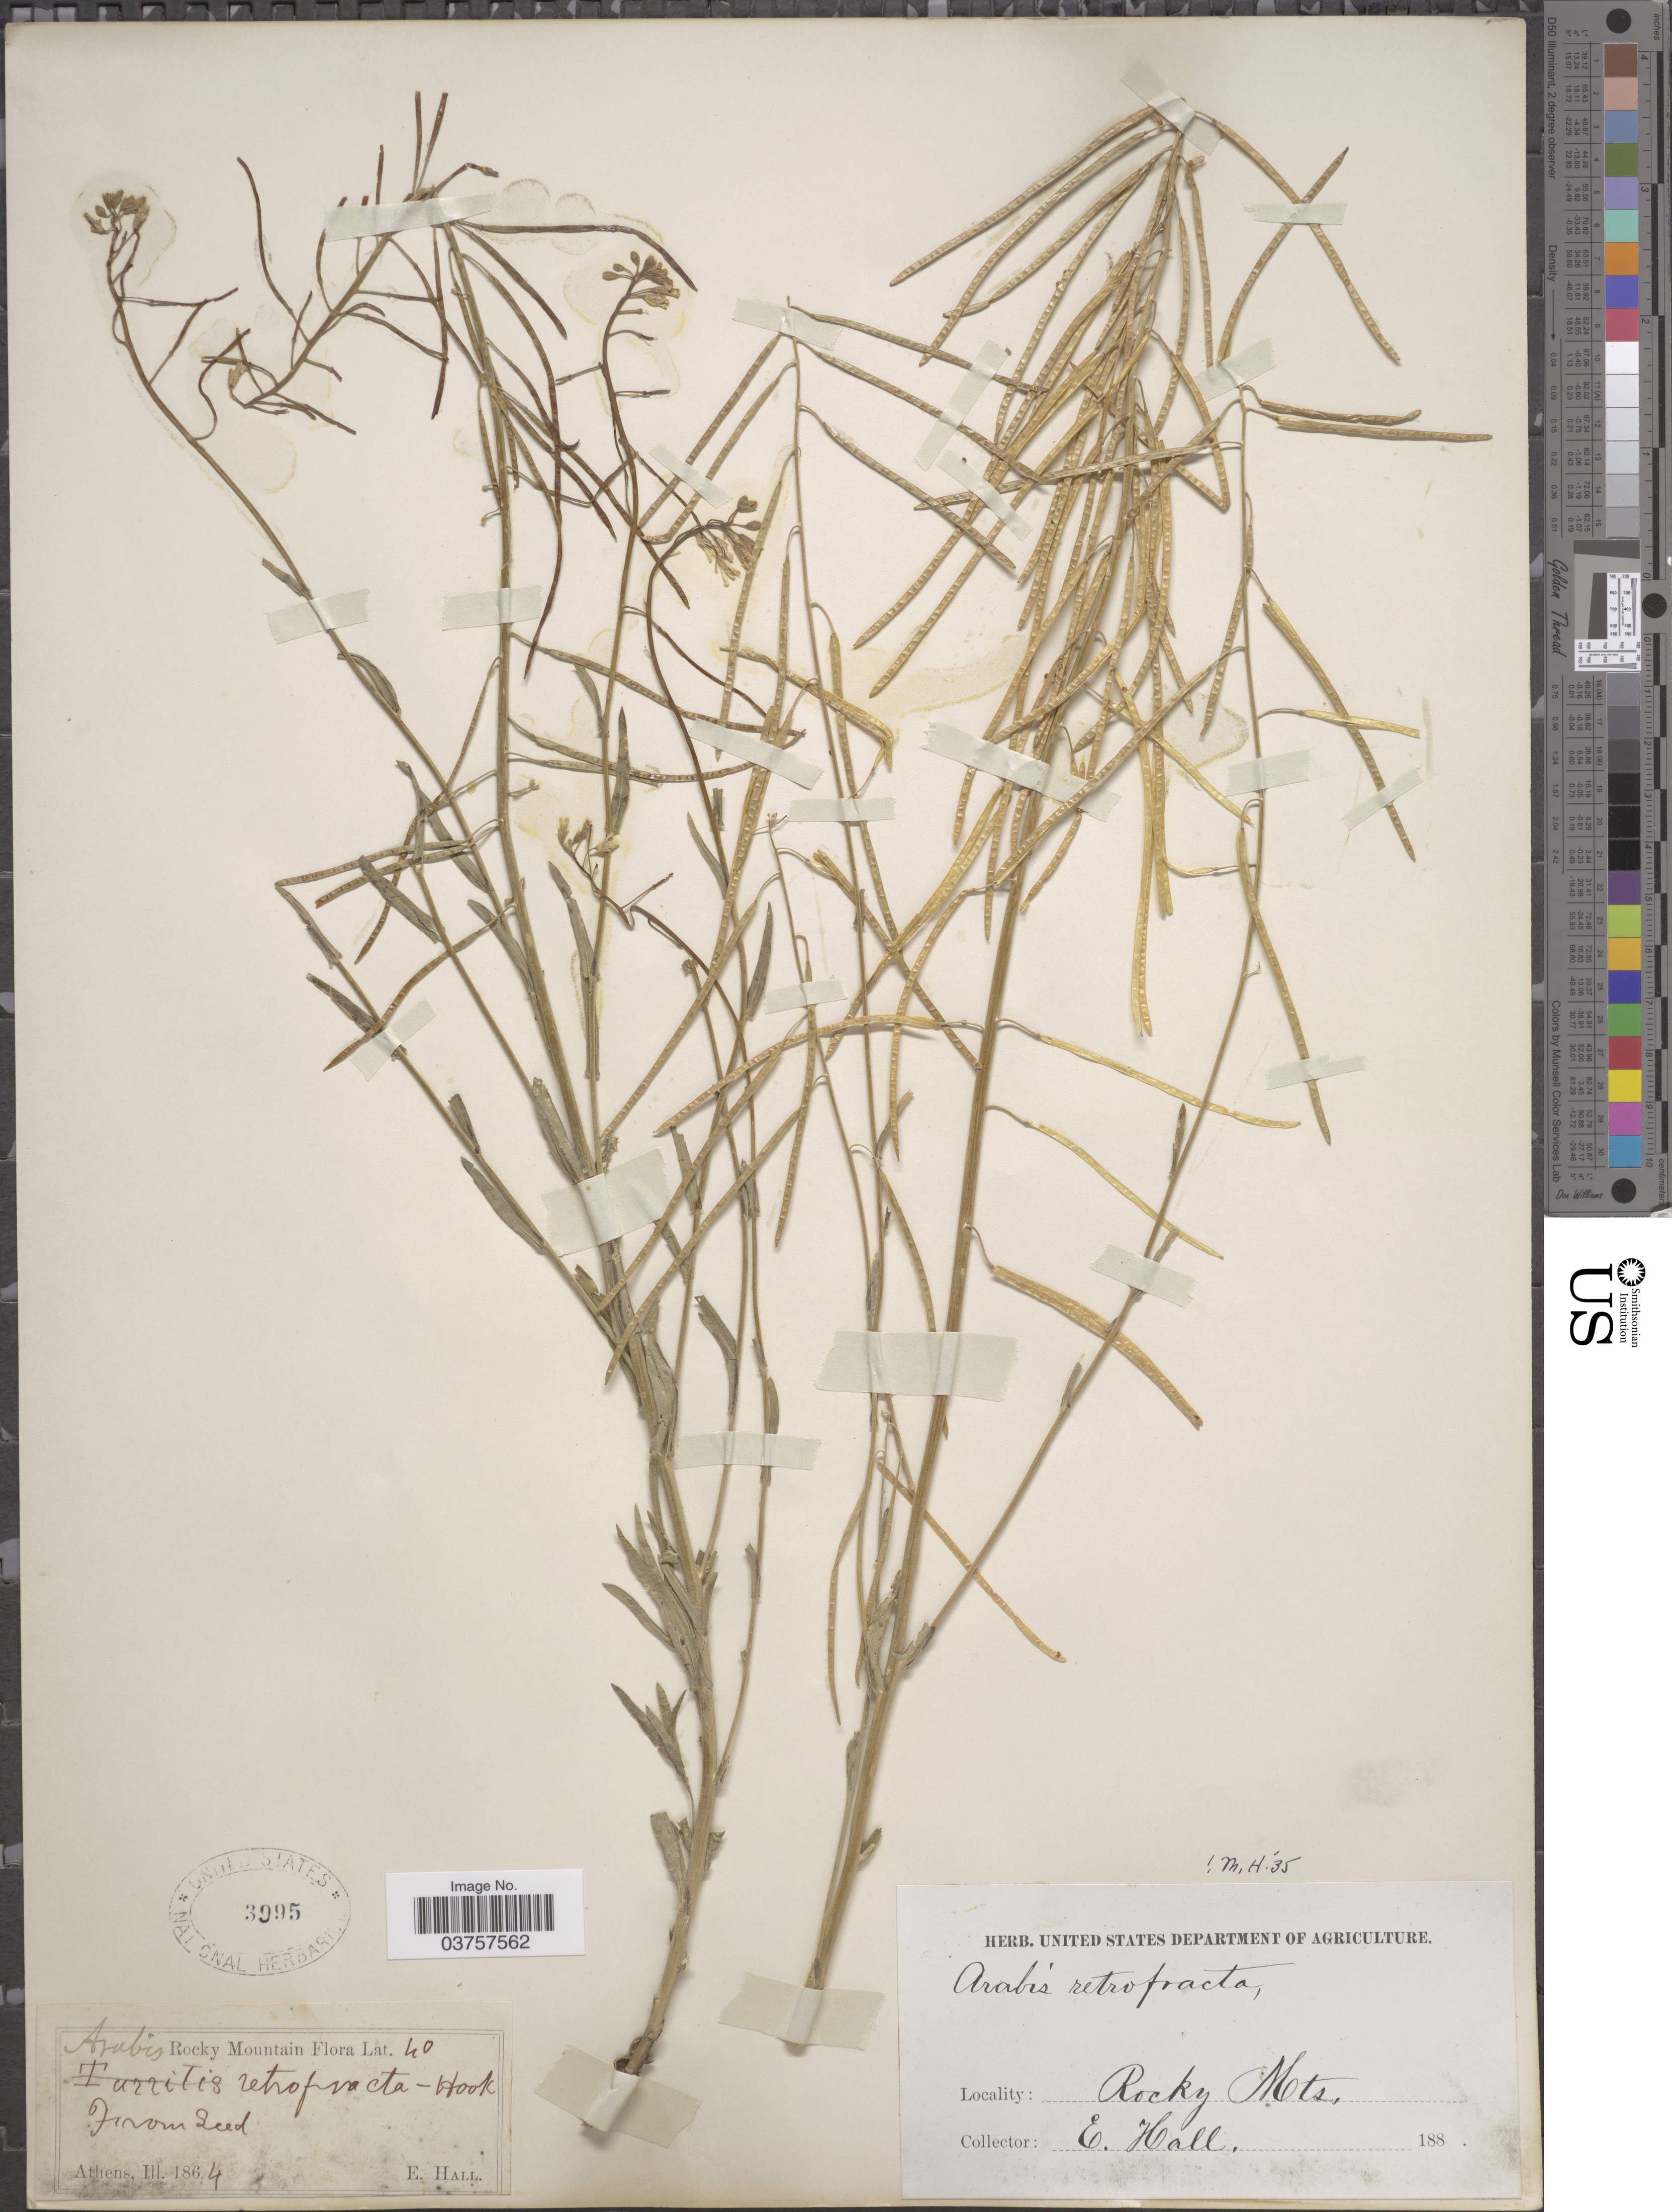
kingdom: Plantae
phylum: Tracheophyta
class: Magnoliopsida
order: Brassicales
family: Brassicaceae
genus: Arabis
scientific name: Arabis holboellii var. retrofracta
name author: Rydb.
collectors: E. Hall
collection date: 1864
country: United States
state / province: Illinois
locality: Rocky Mountain. Athens.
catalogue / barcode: US 3995